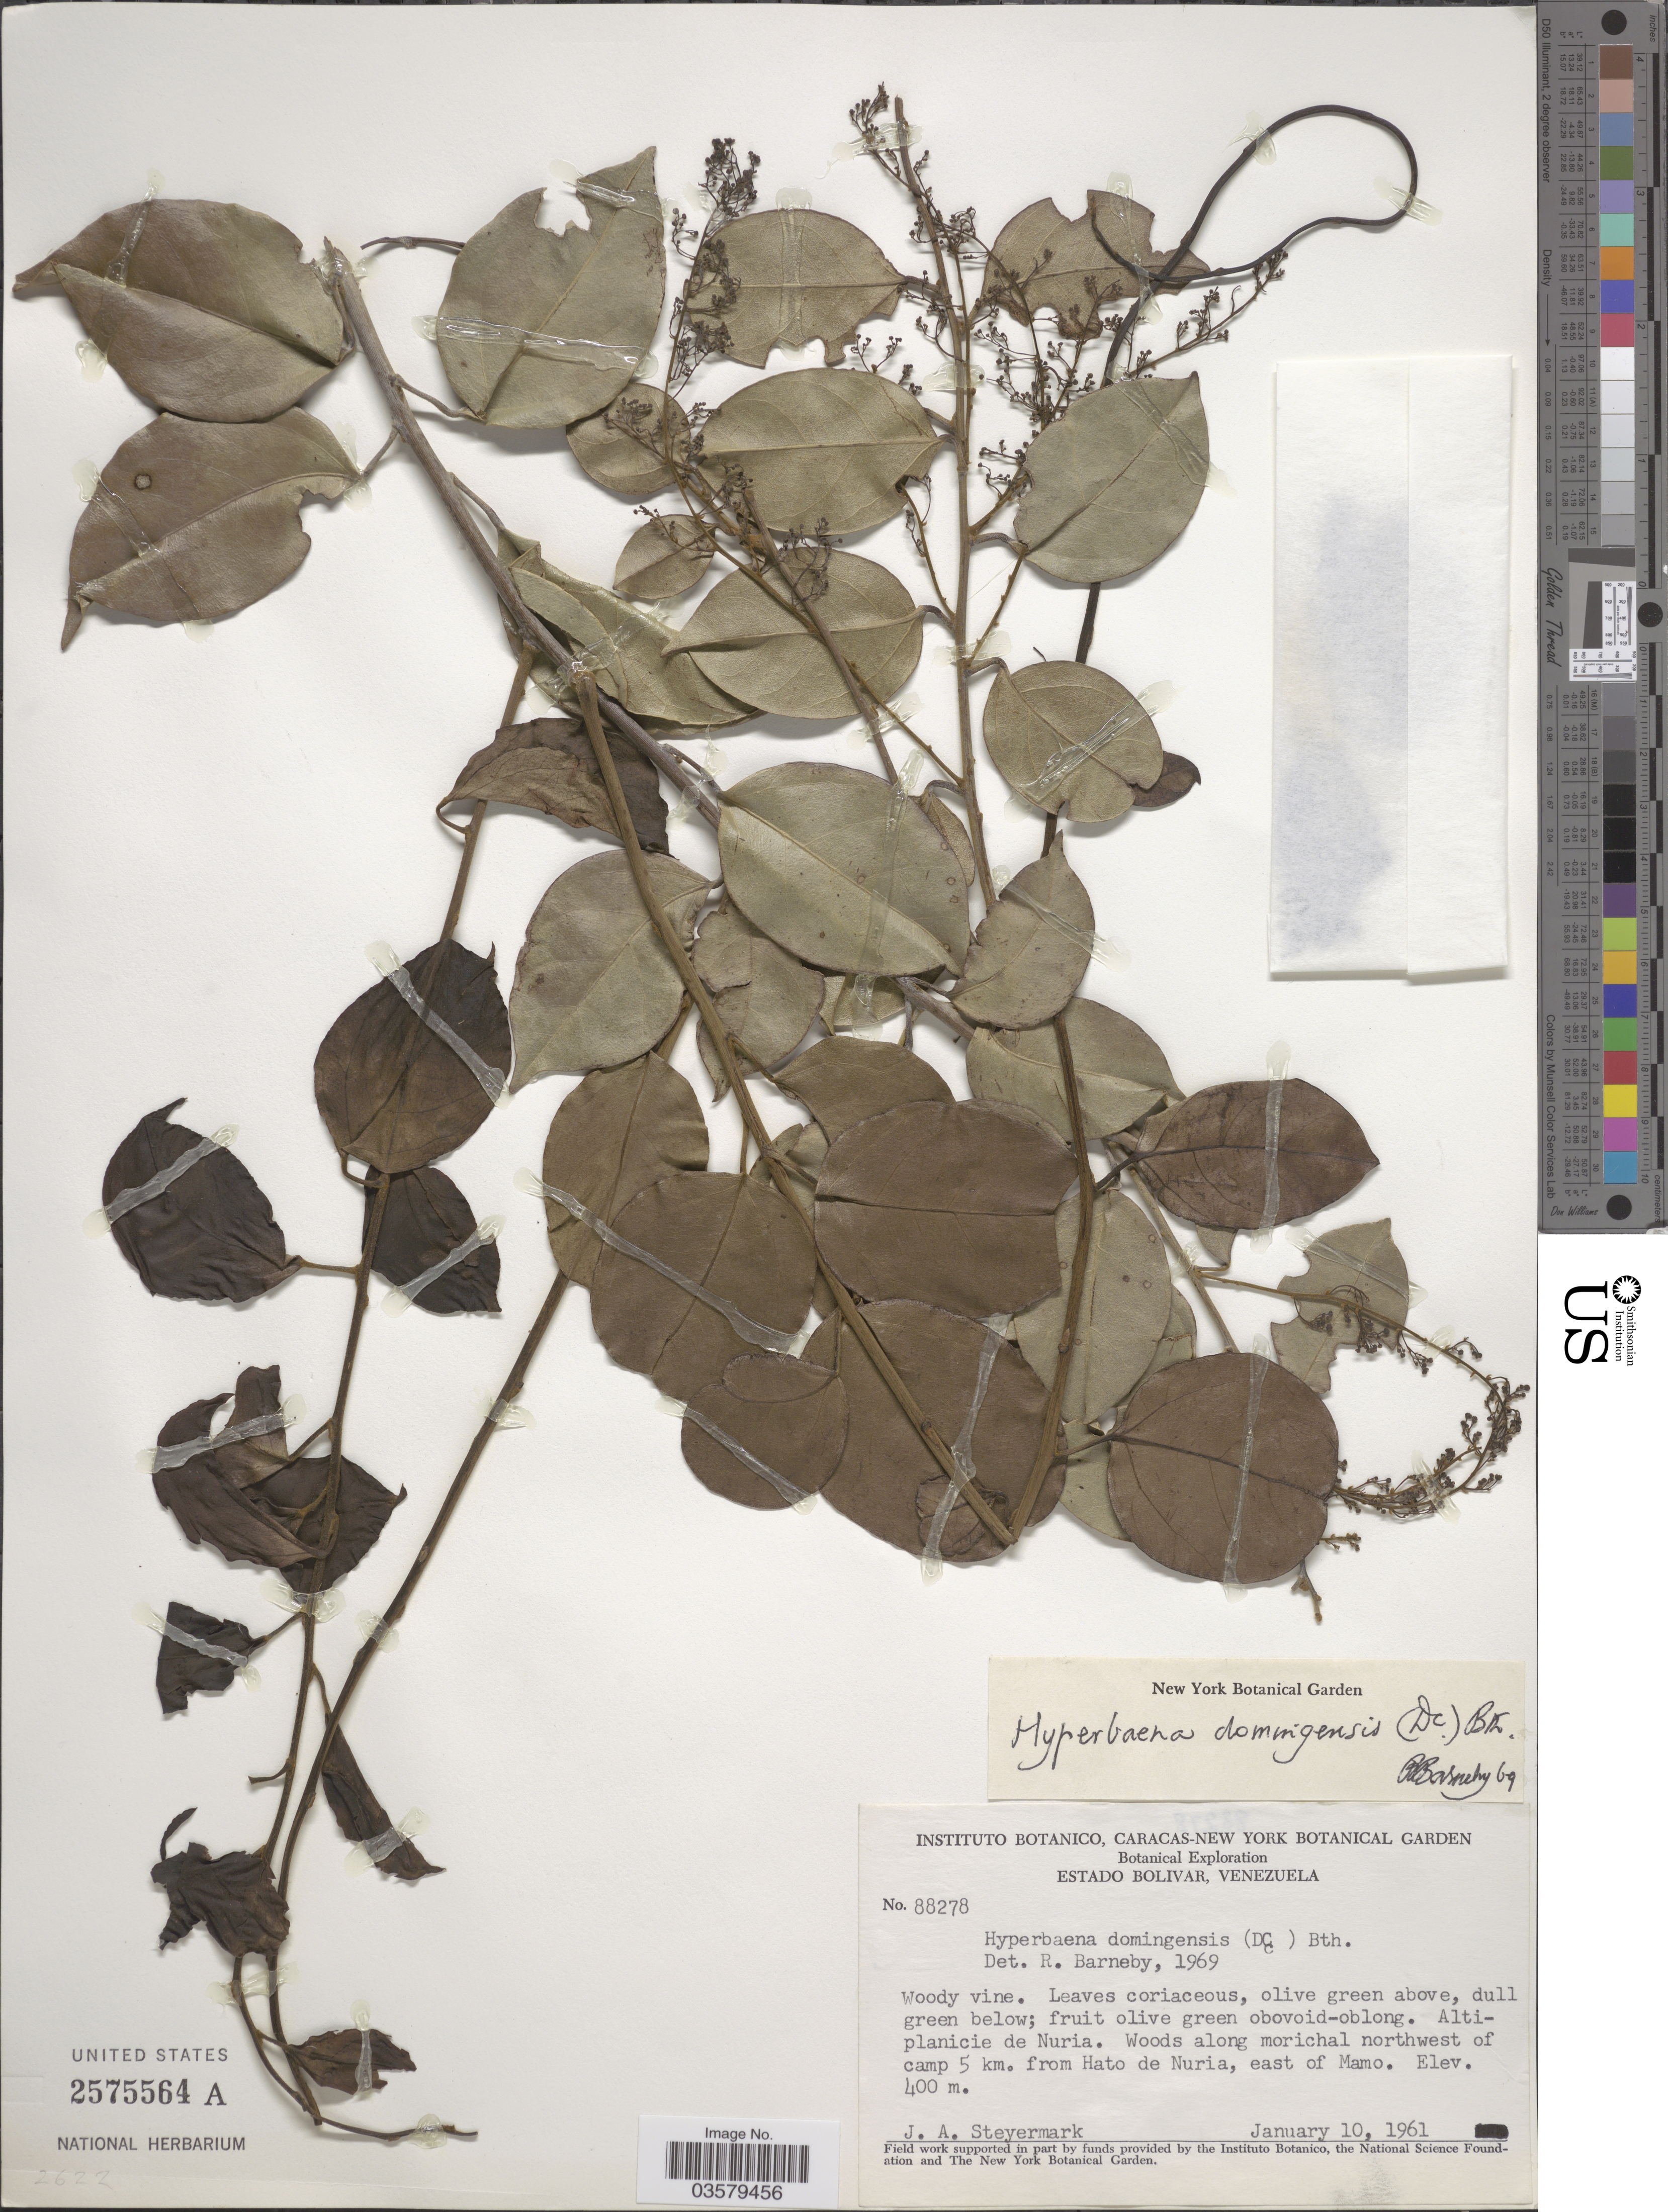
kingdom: Plantae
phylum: Tracheophyta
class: Magnoliopsida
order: Ranunculales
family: Menispermaceae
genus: Hyperbaena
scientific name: Hyperbaena domingensis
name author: (DC.) Benth.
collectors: J. Steyermark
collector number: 88278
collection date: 1961-01-10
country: Venezuela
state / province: Bolivar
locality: Altiplanicie de Nuria. Woods along morichal northwest of camp 5 km. from Hato de Nuria, east of Mamo.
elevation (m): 400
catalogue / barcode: US 2575564A